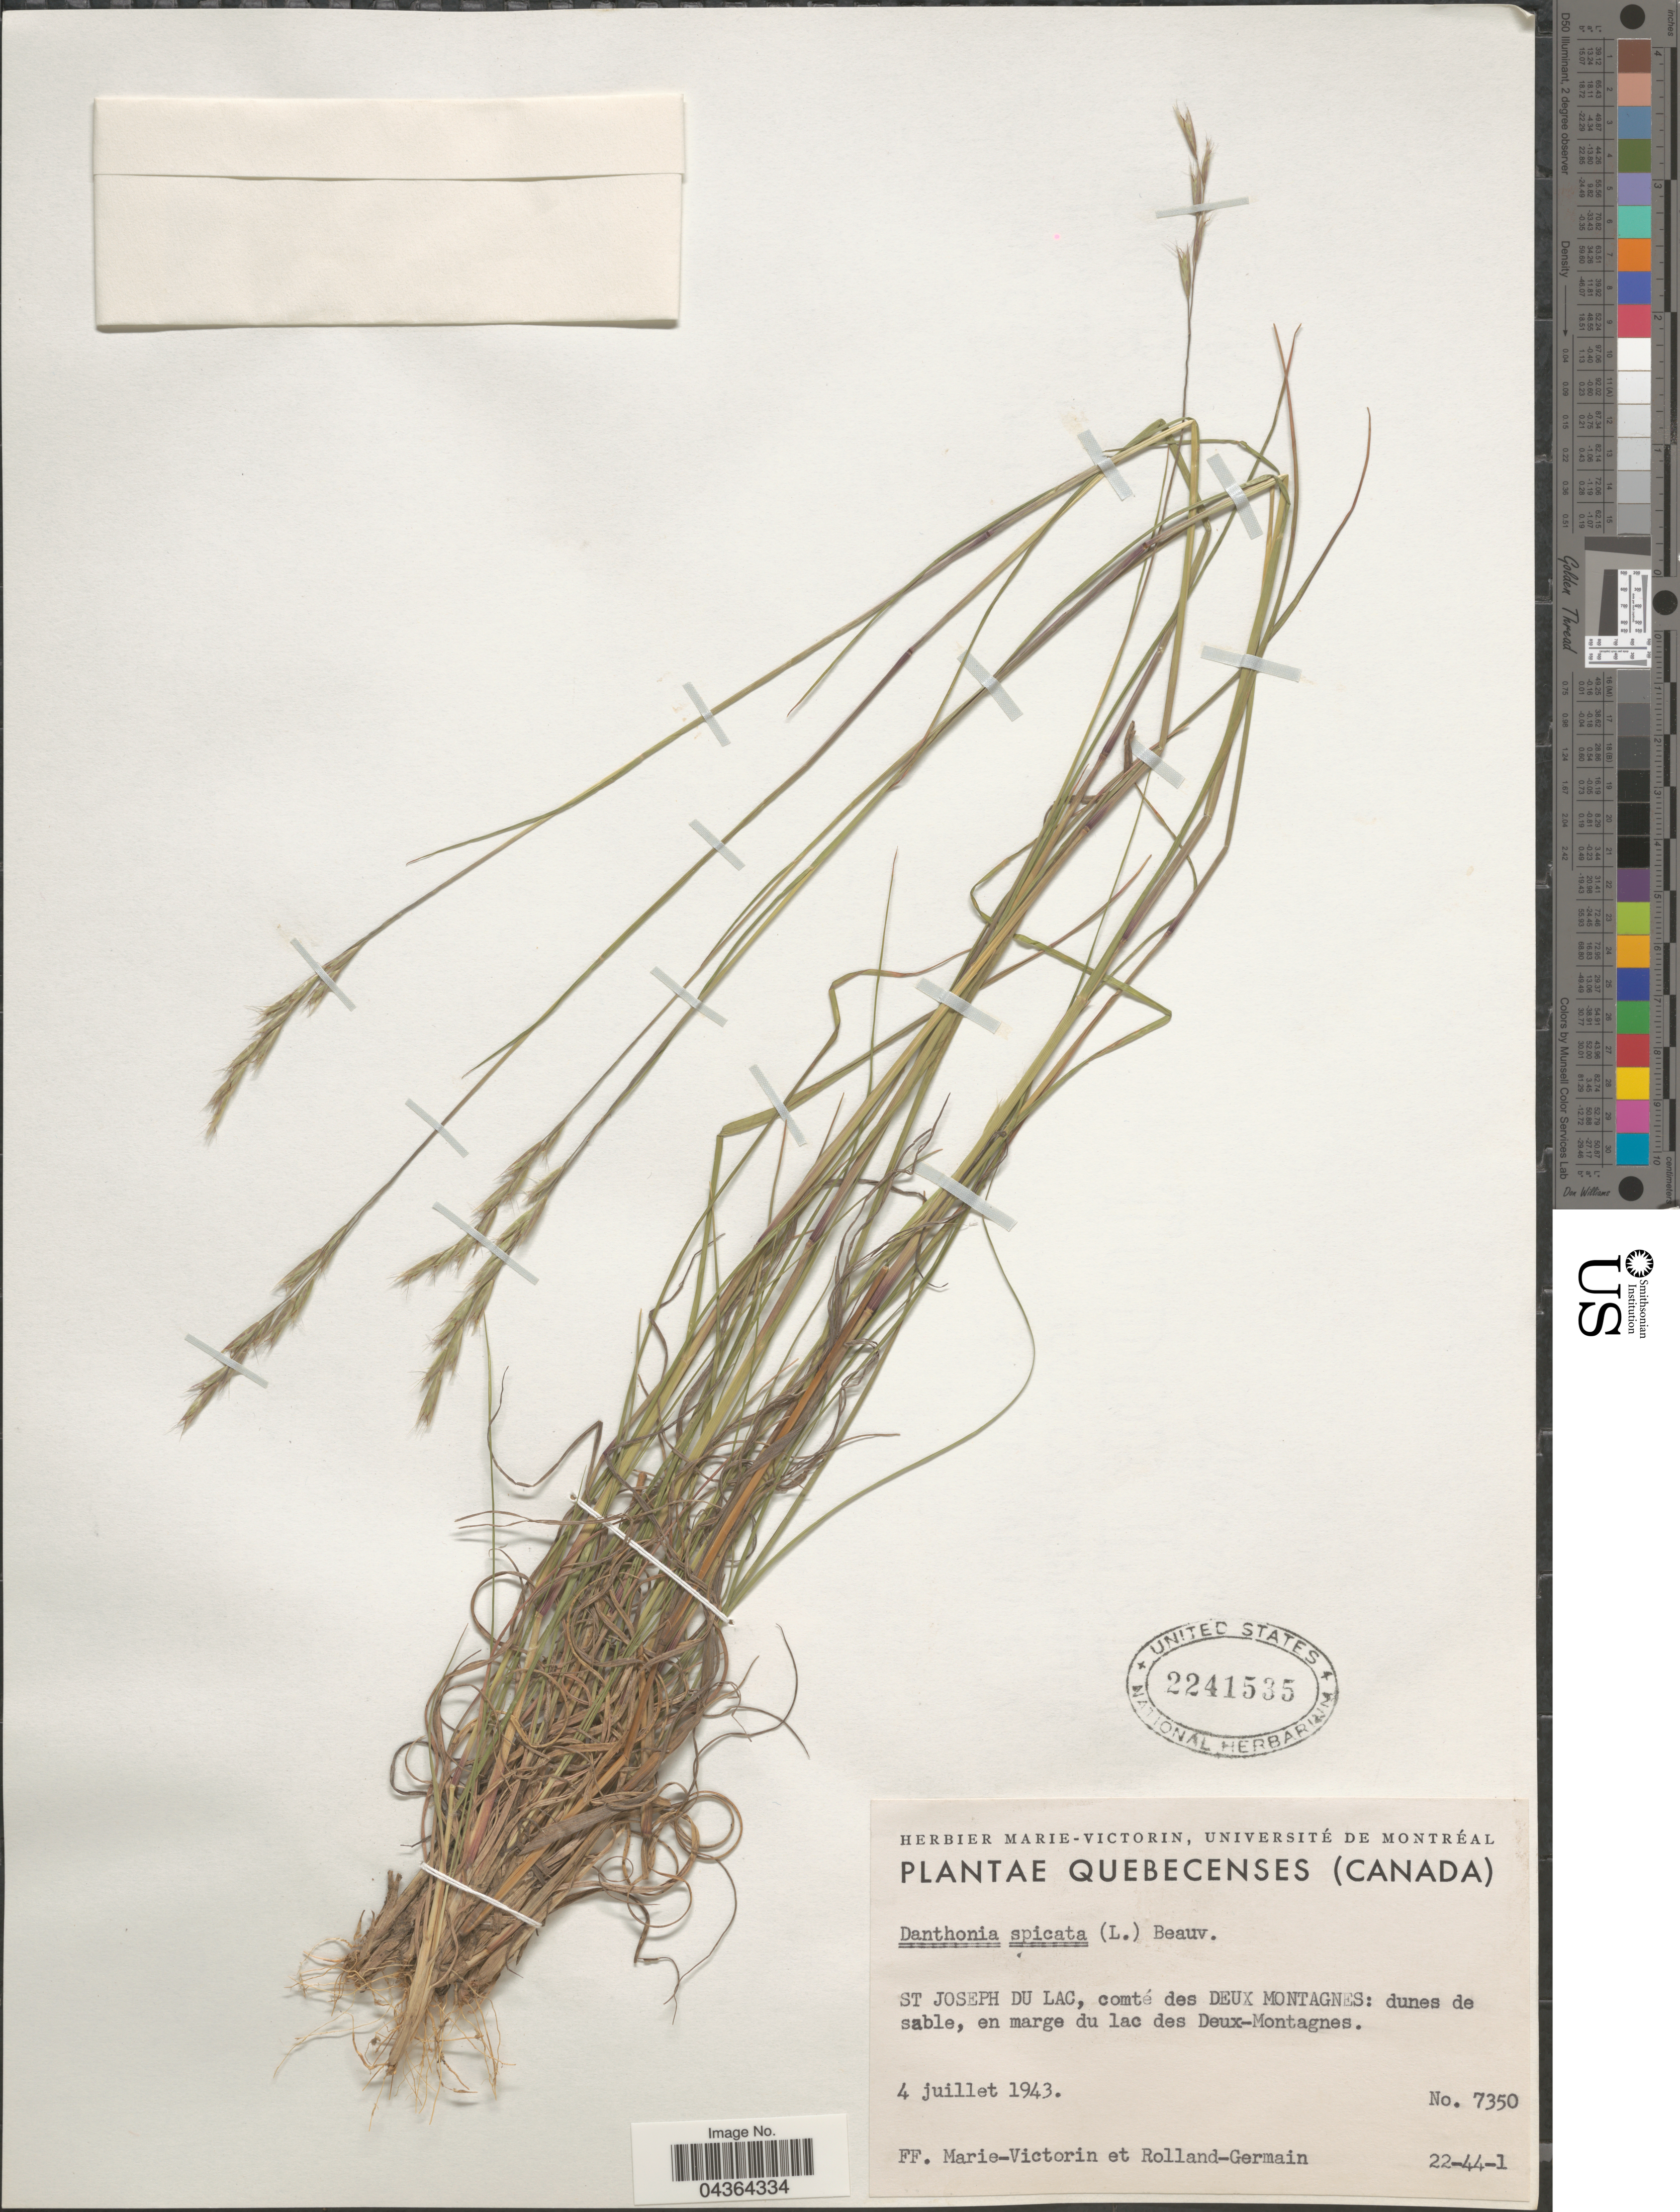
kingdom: Plantae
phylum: Tracheophyta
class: Liliopsida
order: Poales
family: Poaceae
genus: Danthonia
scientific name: Danthonia spicata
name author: (L.) P. Beauv. ex Roem. & Schult.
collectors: F. Marie-Victorin & Rolland-Germain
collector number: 7350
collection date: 1943-07-04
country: Canada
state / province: Quebec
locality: Quebecenses. St Joseph du Lac, comté des Deux Montagnes: dunes de sable, en marge du lac des Deux-Montagnes.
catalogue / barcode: US 2241535